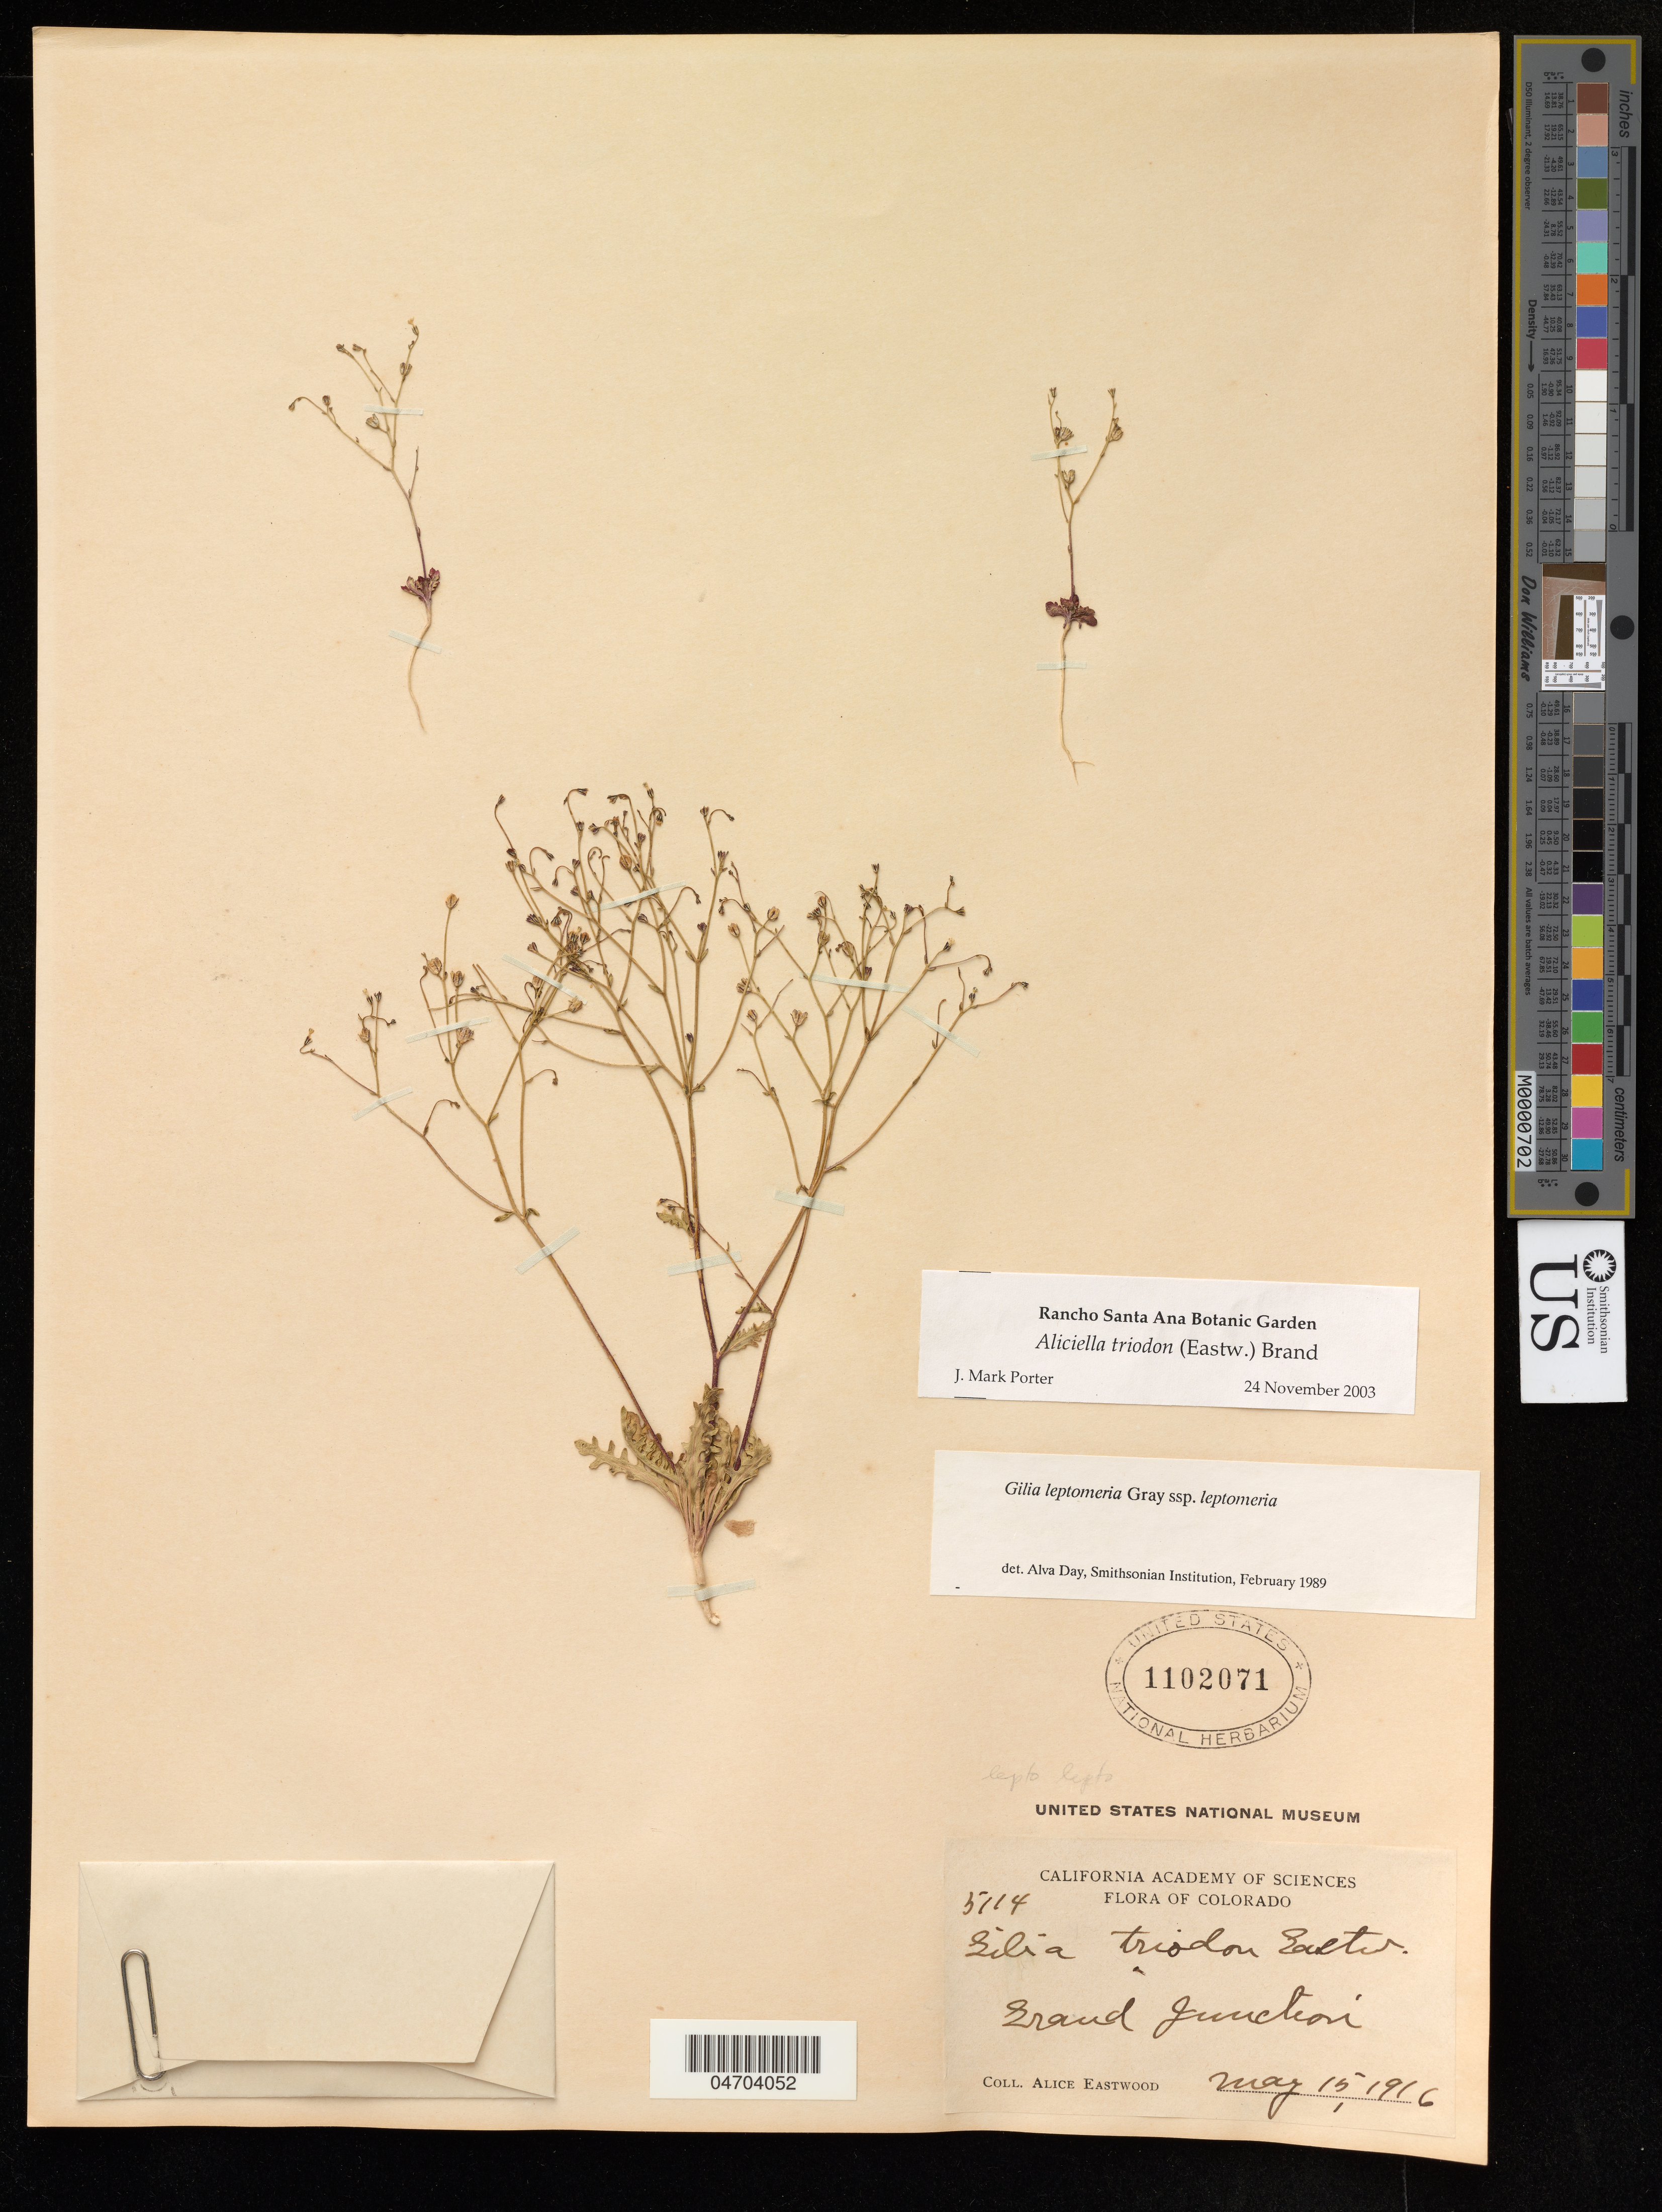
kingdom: Plantae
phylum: Tracheophyta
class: Magnoliopsida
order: Ericales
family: Polemoniaceae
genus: Aliciella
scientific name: Aliciella triodon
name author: (Eastw.) Brand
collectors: A. Eastwood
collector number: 5714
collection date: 1916-05-15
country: United States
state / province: Colorado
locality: Grand Junction.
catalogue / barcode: US 1102071